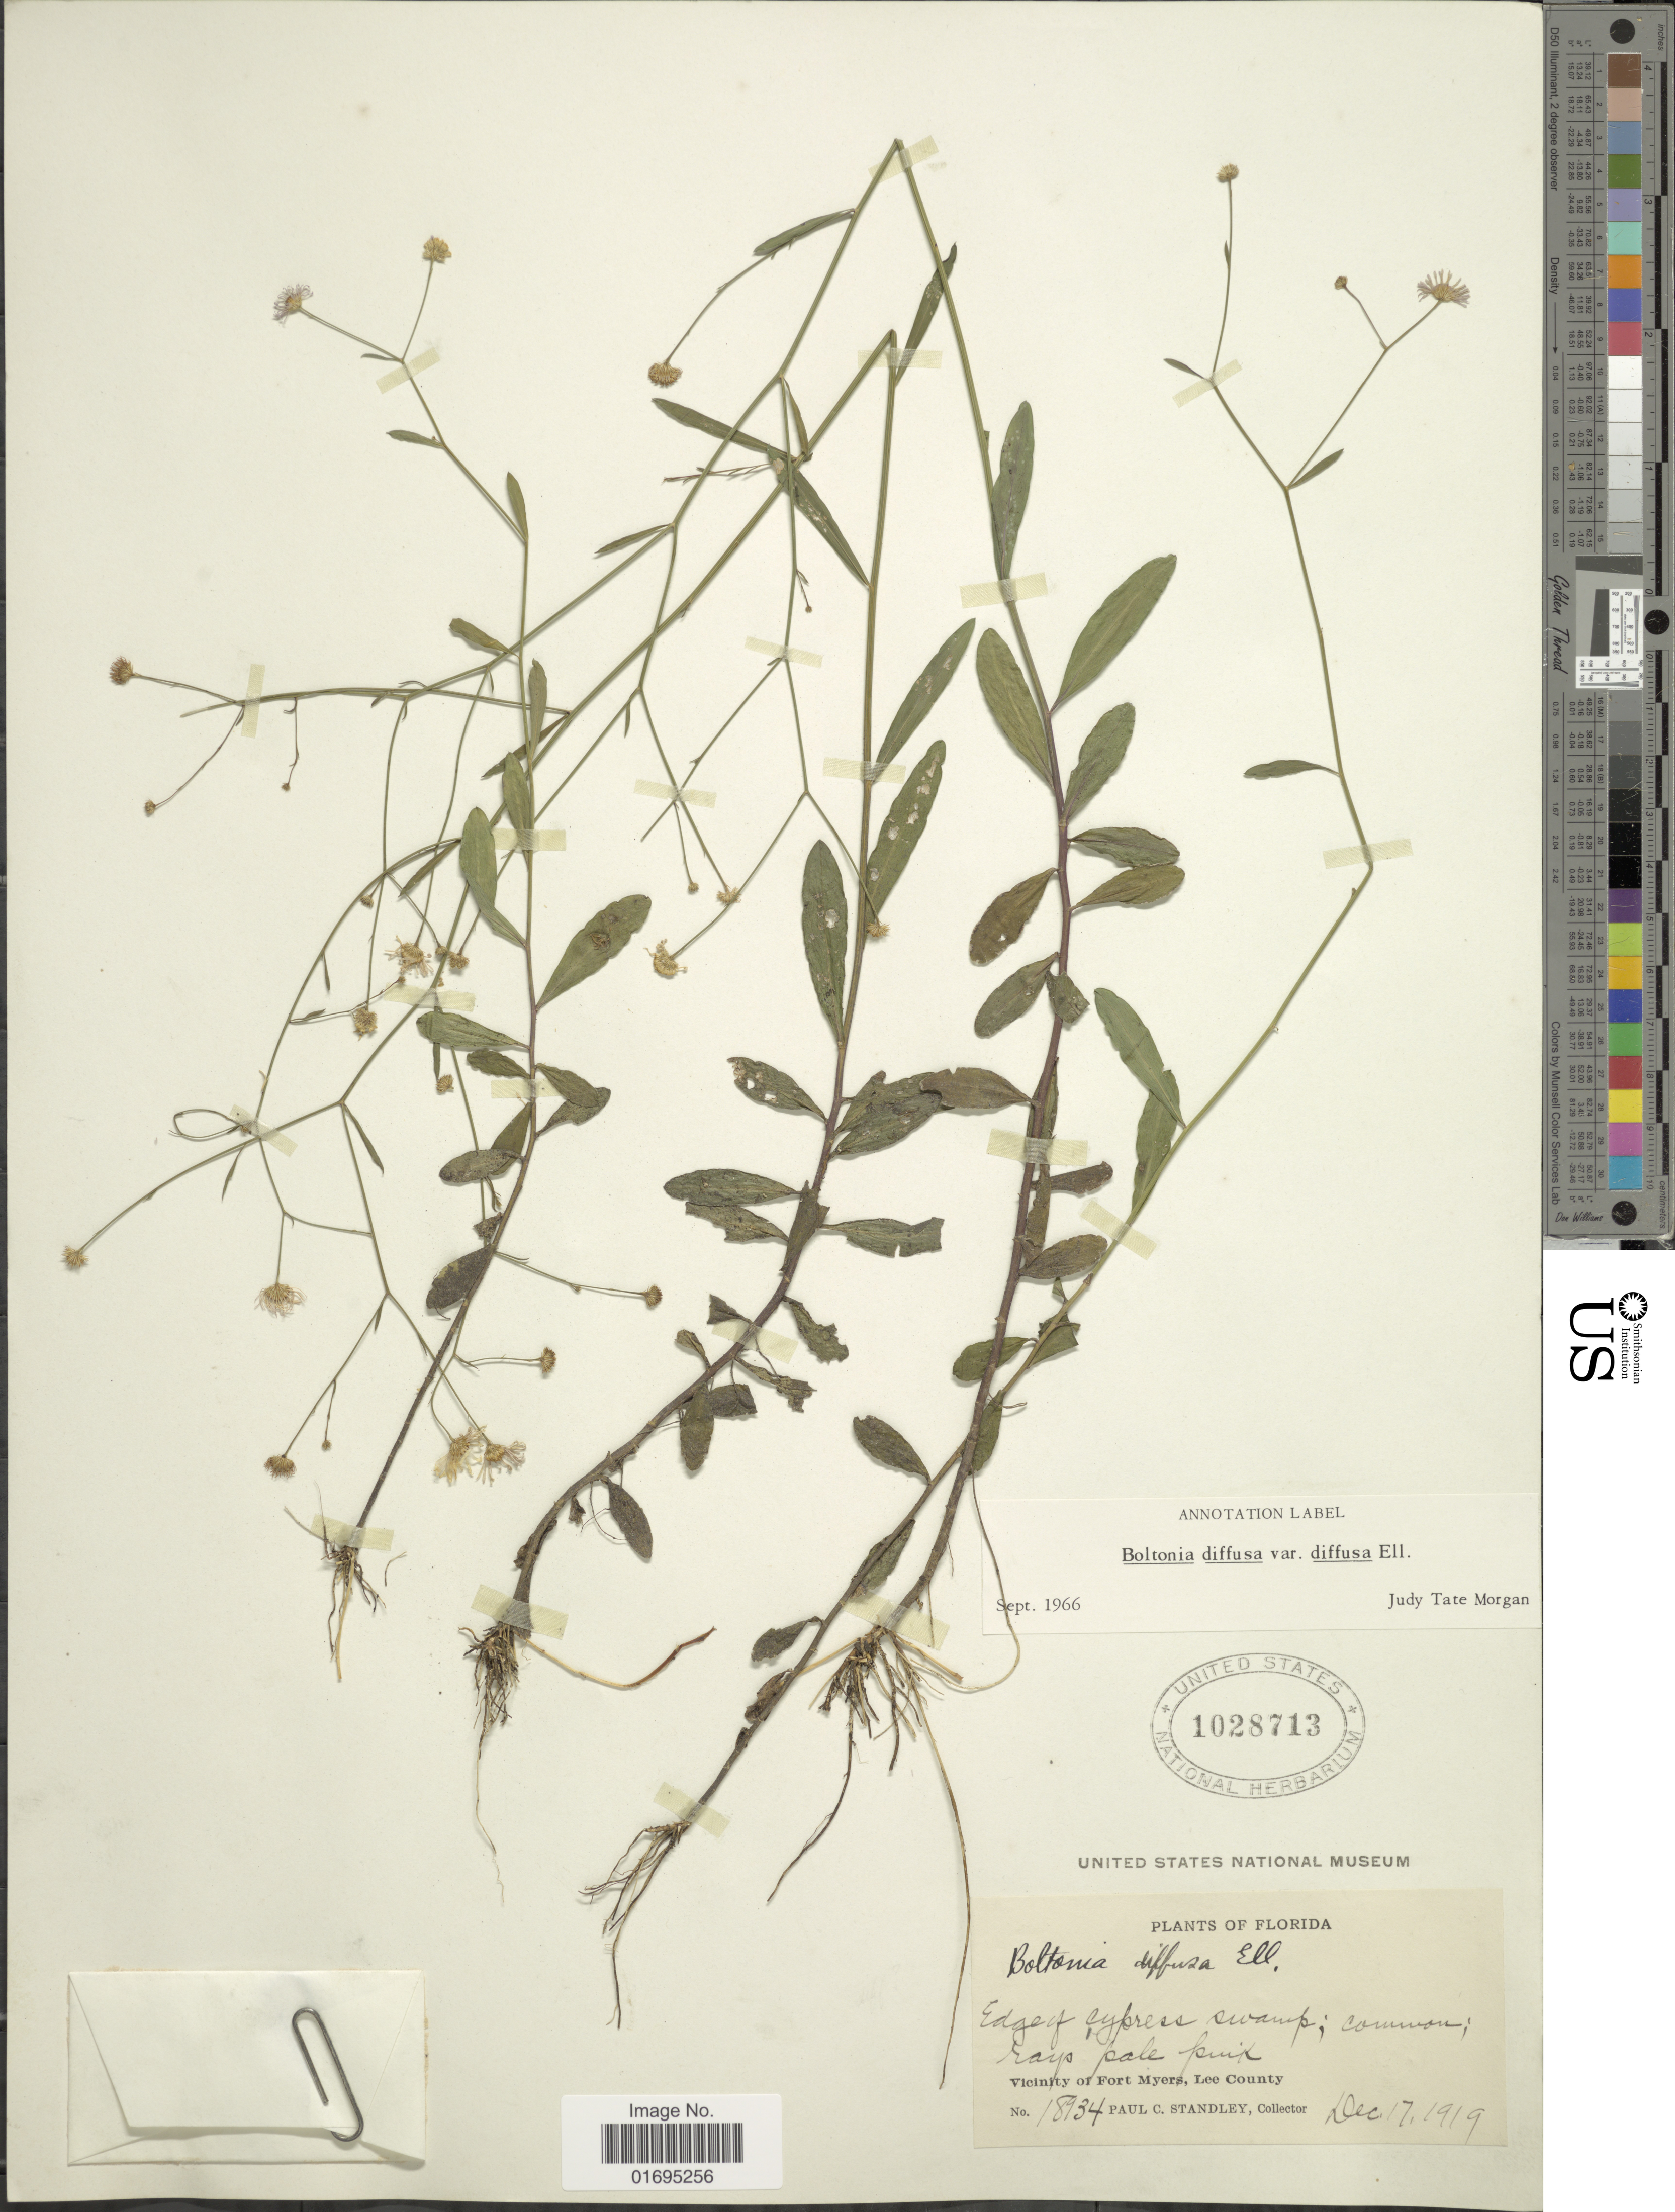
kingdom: Plantae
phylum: Tracheophyta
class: Magnoliopsida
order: Asterales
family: Asteraceae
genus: Boltonia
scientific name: Boltonia diffusa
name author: Elliott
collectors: P. C. Standley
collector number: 18934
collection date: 1919-12-17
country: United States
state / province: Florida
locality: Vicinity of Fort Myers, Lee County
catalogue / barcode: US 1028713